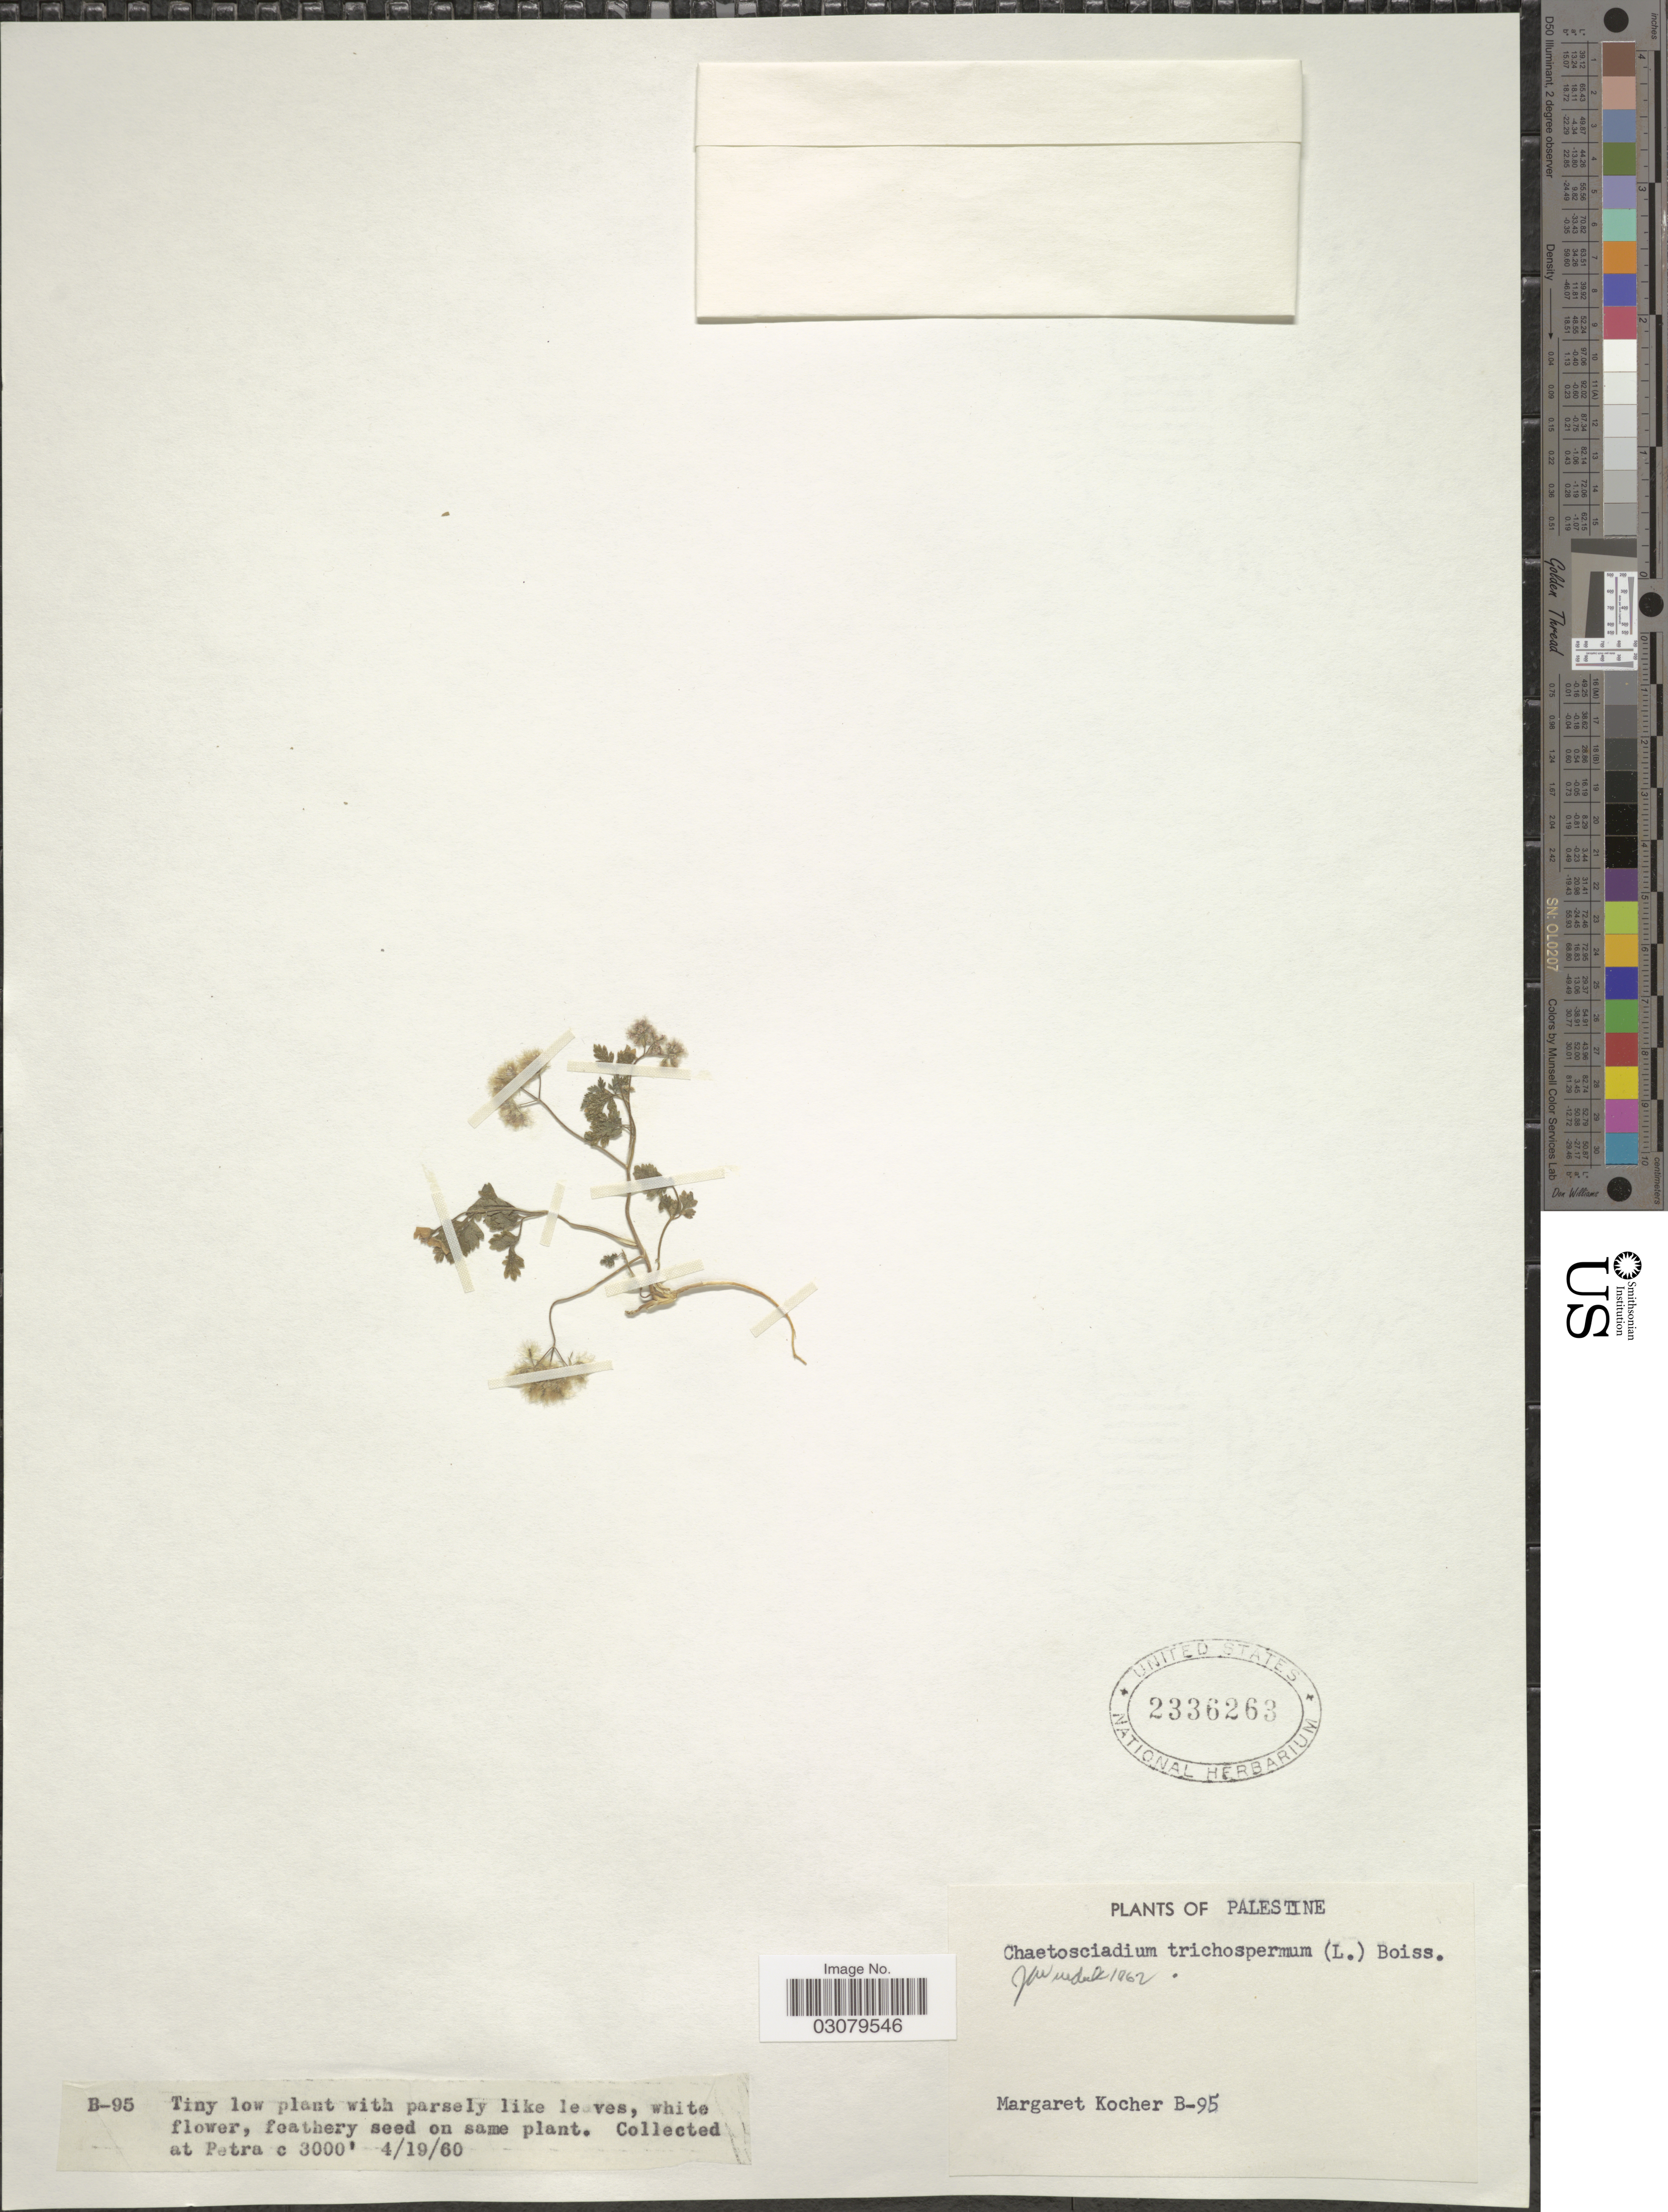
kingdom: Plantae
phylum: Tracheophyta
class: Magnoliopsida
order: Apiales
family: Apiaceae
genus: Chaetosciadium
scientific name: Chaetosciadium trichospermum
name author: (L.) Boiss.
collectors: M. Kocher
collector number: B-95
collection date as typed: Transcribed d/m/y: 19/4/60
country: Israel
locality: Petra. Palestine.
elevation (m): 914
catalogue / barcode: US 2336263